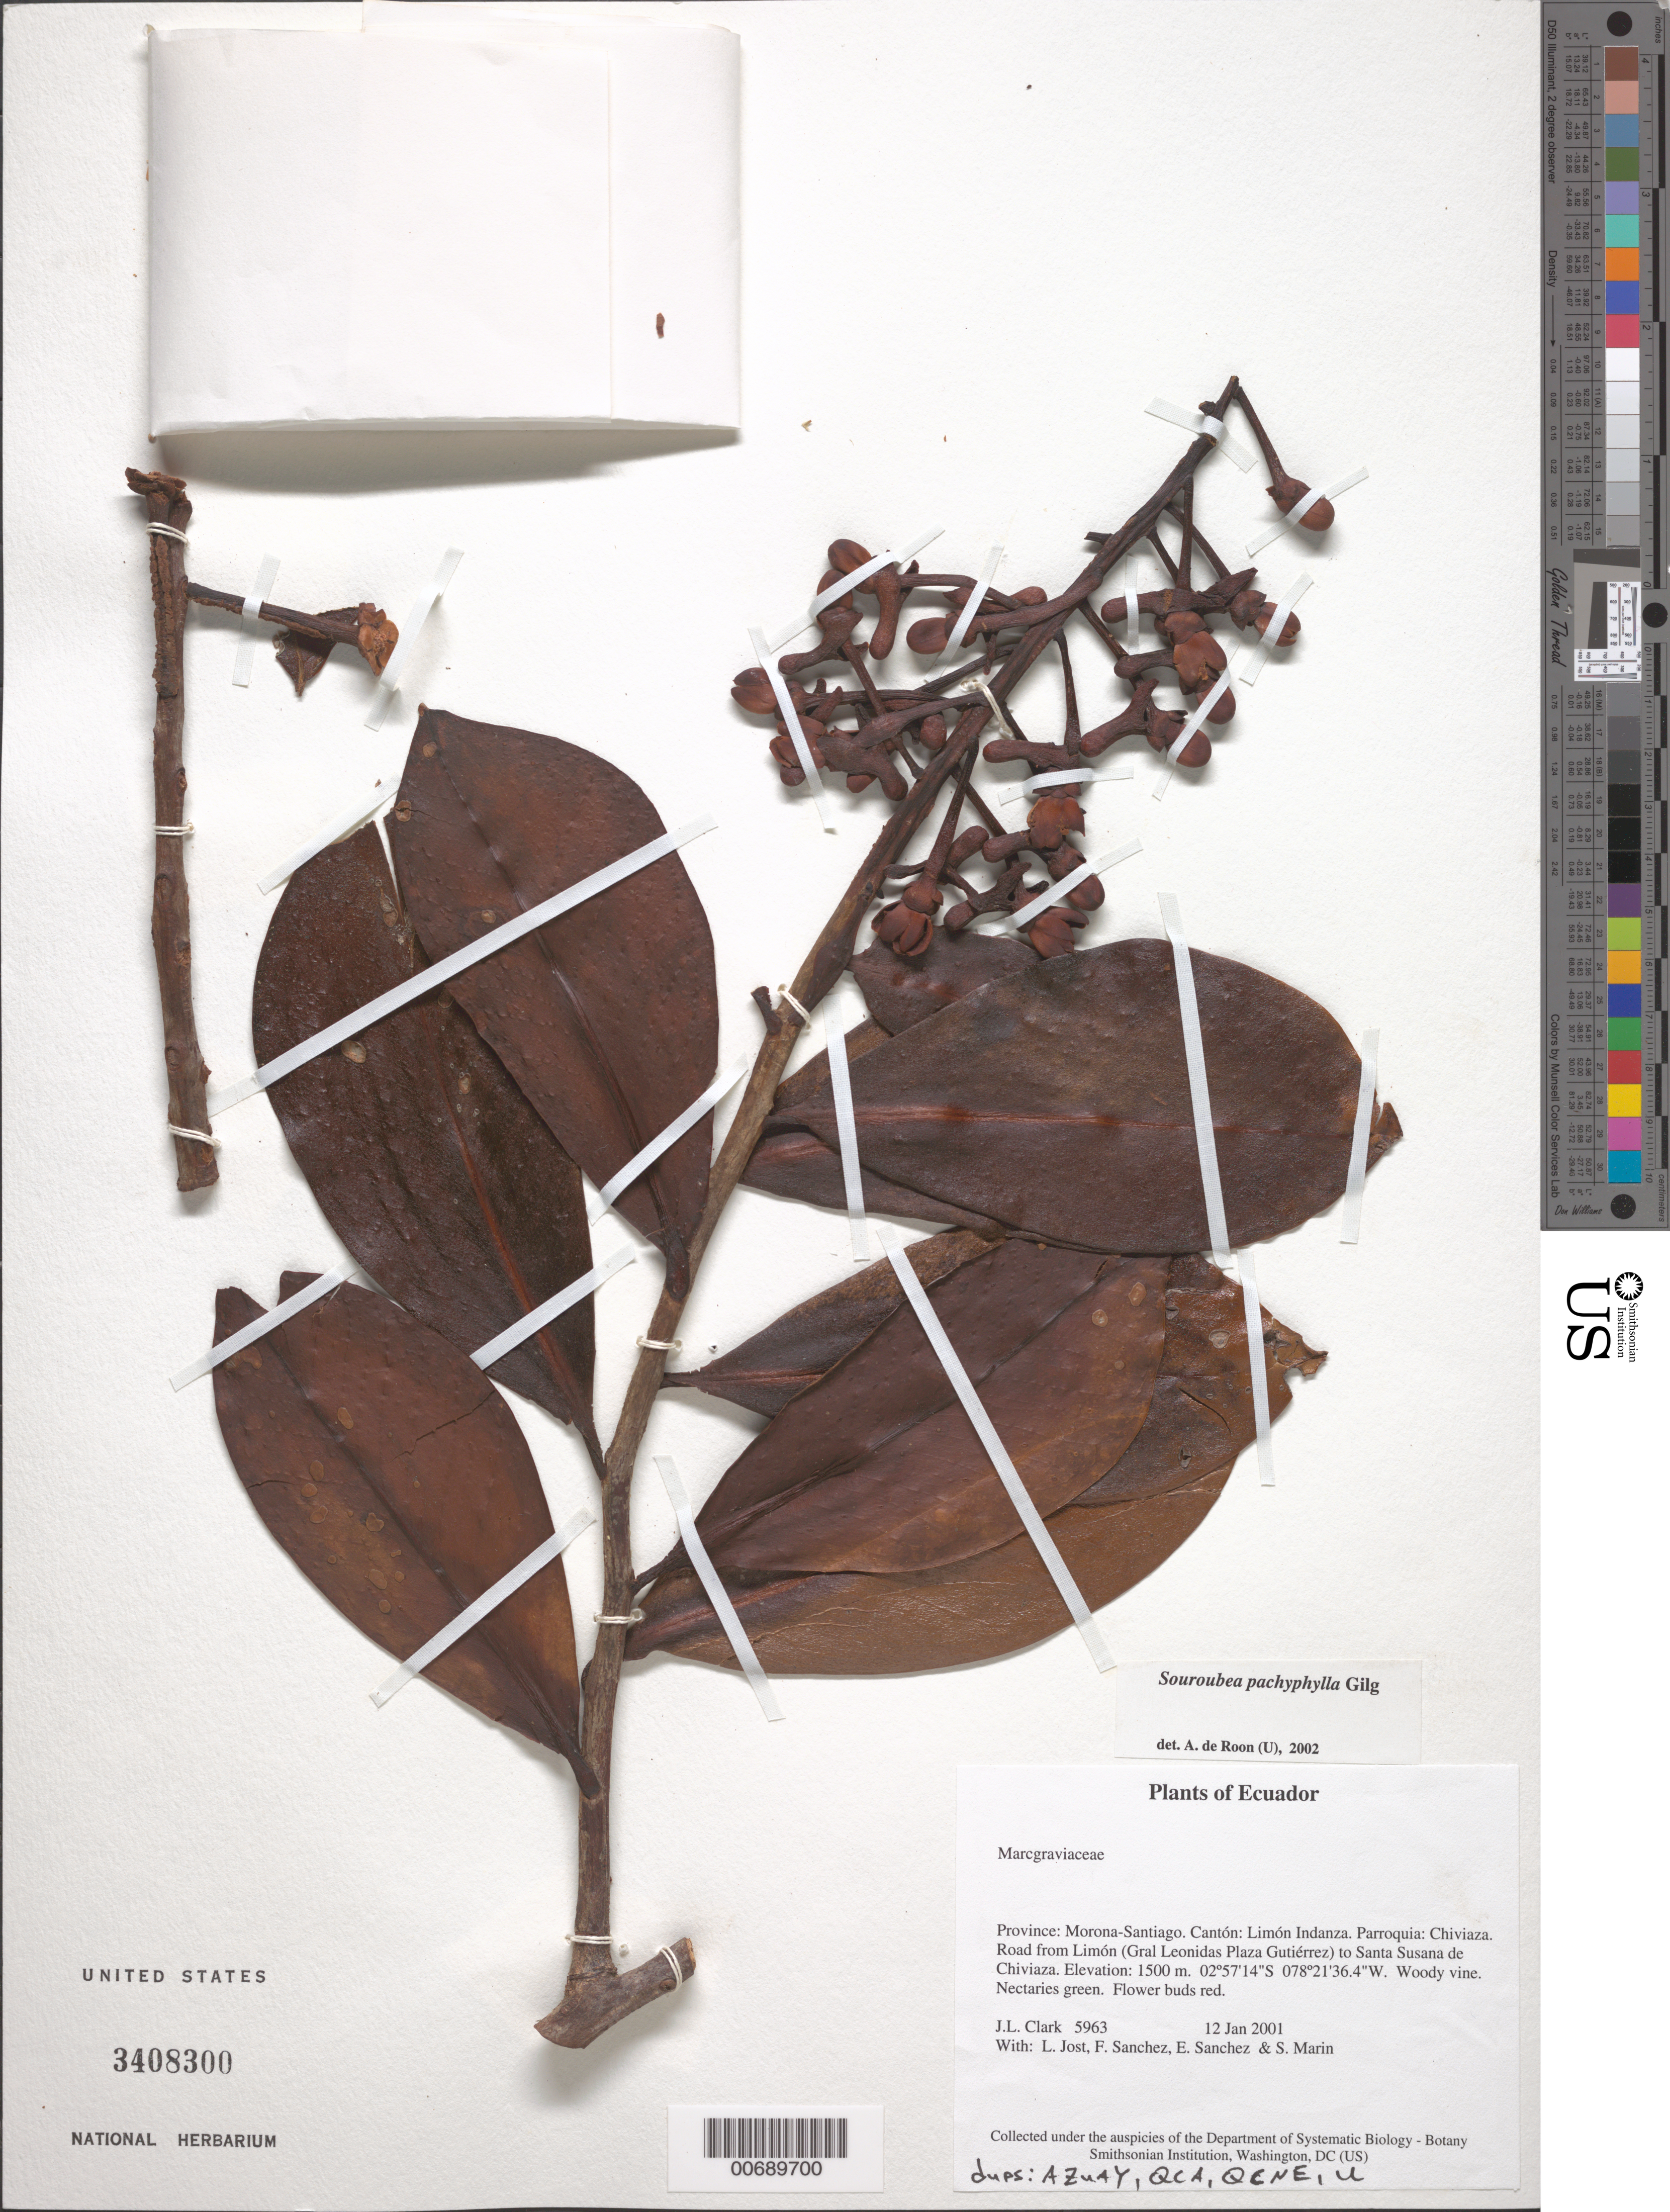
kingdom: Plantae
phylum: Tracheophyta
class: Magnoliopsida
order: Ericales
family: Marcgraviaceae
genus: Souroubea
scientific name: Souroubea pachyphylla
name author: Gilg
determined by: de Roon, A. C.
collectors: J. L. Clark, L. Jost, F. Sanchez, E. Sanchez & S. Marin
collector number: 5963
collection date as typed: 12 Jan 2001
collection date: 2001-01-12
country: Ecuador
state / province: Morona-Santiago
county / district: Limón Indanza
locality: Parroquia: Chiviaza. Road from Limón (Gral Leonidas Plaza Gutiérrez) to Santa Susana de Chiviaza.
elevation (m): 1500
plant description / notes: AZUAY, QCA, QCNE, U, US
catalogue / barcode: US 3408300